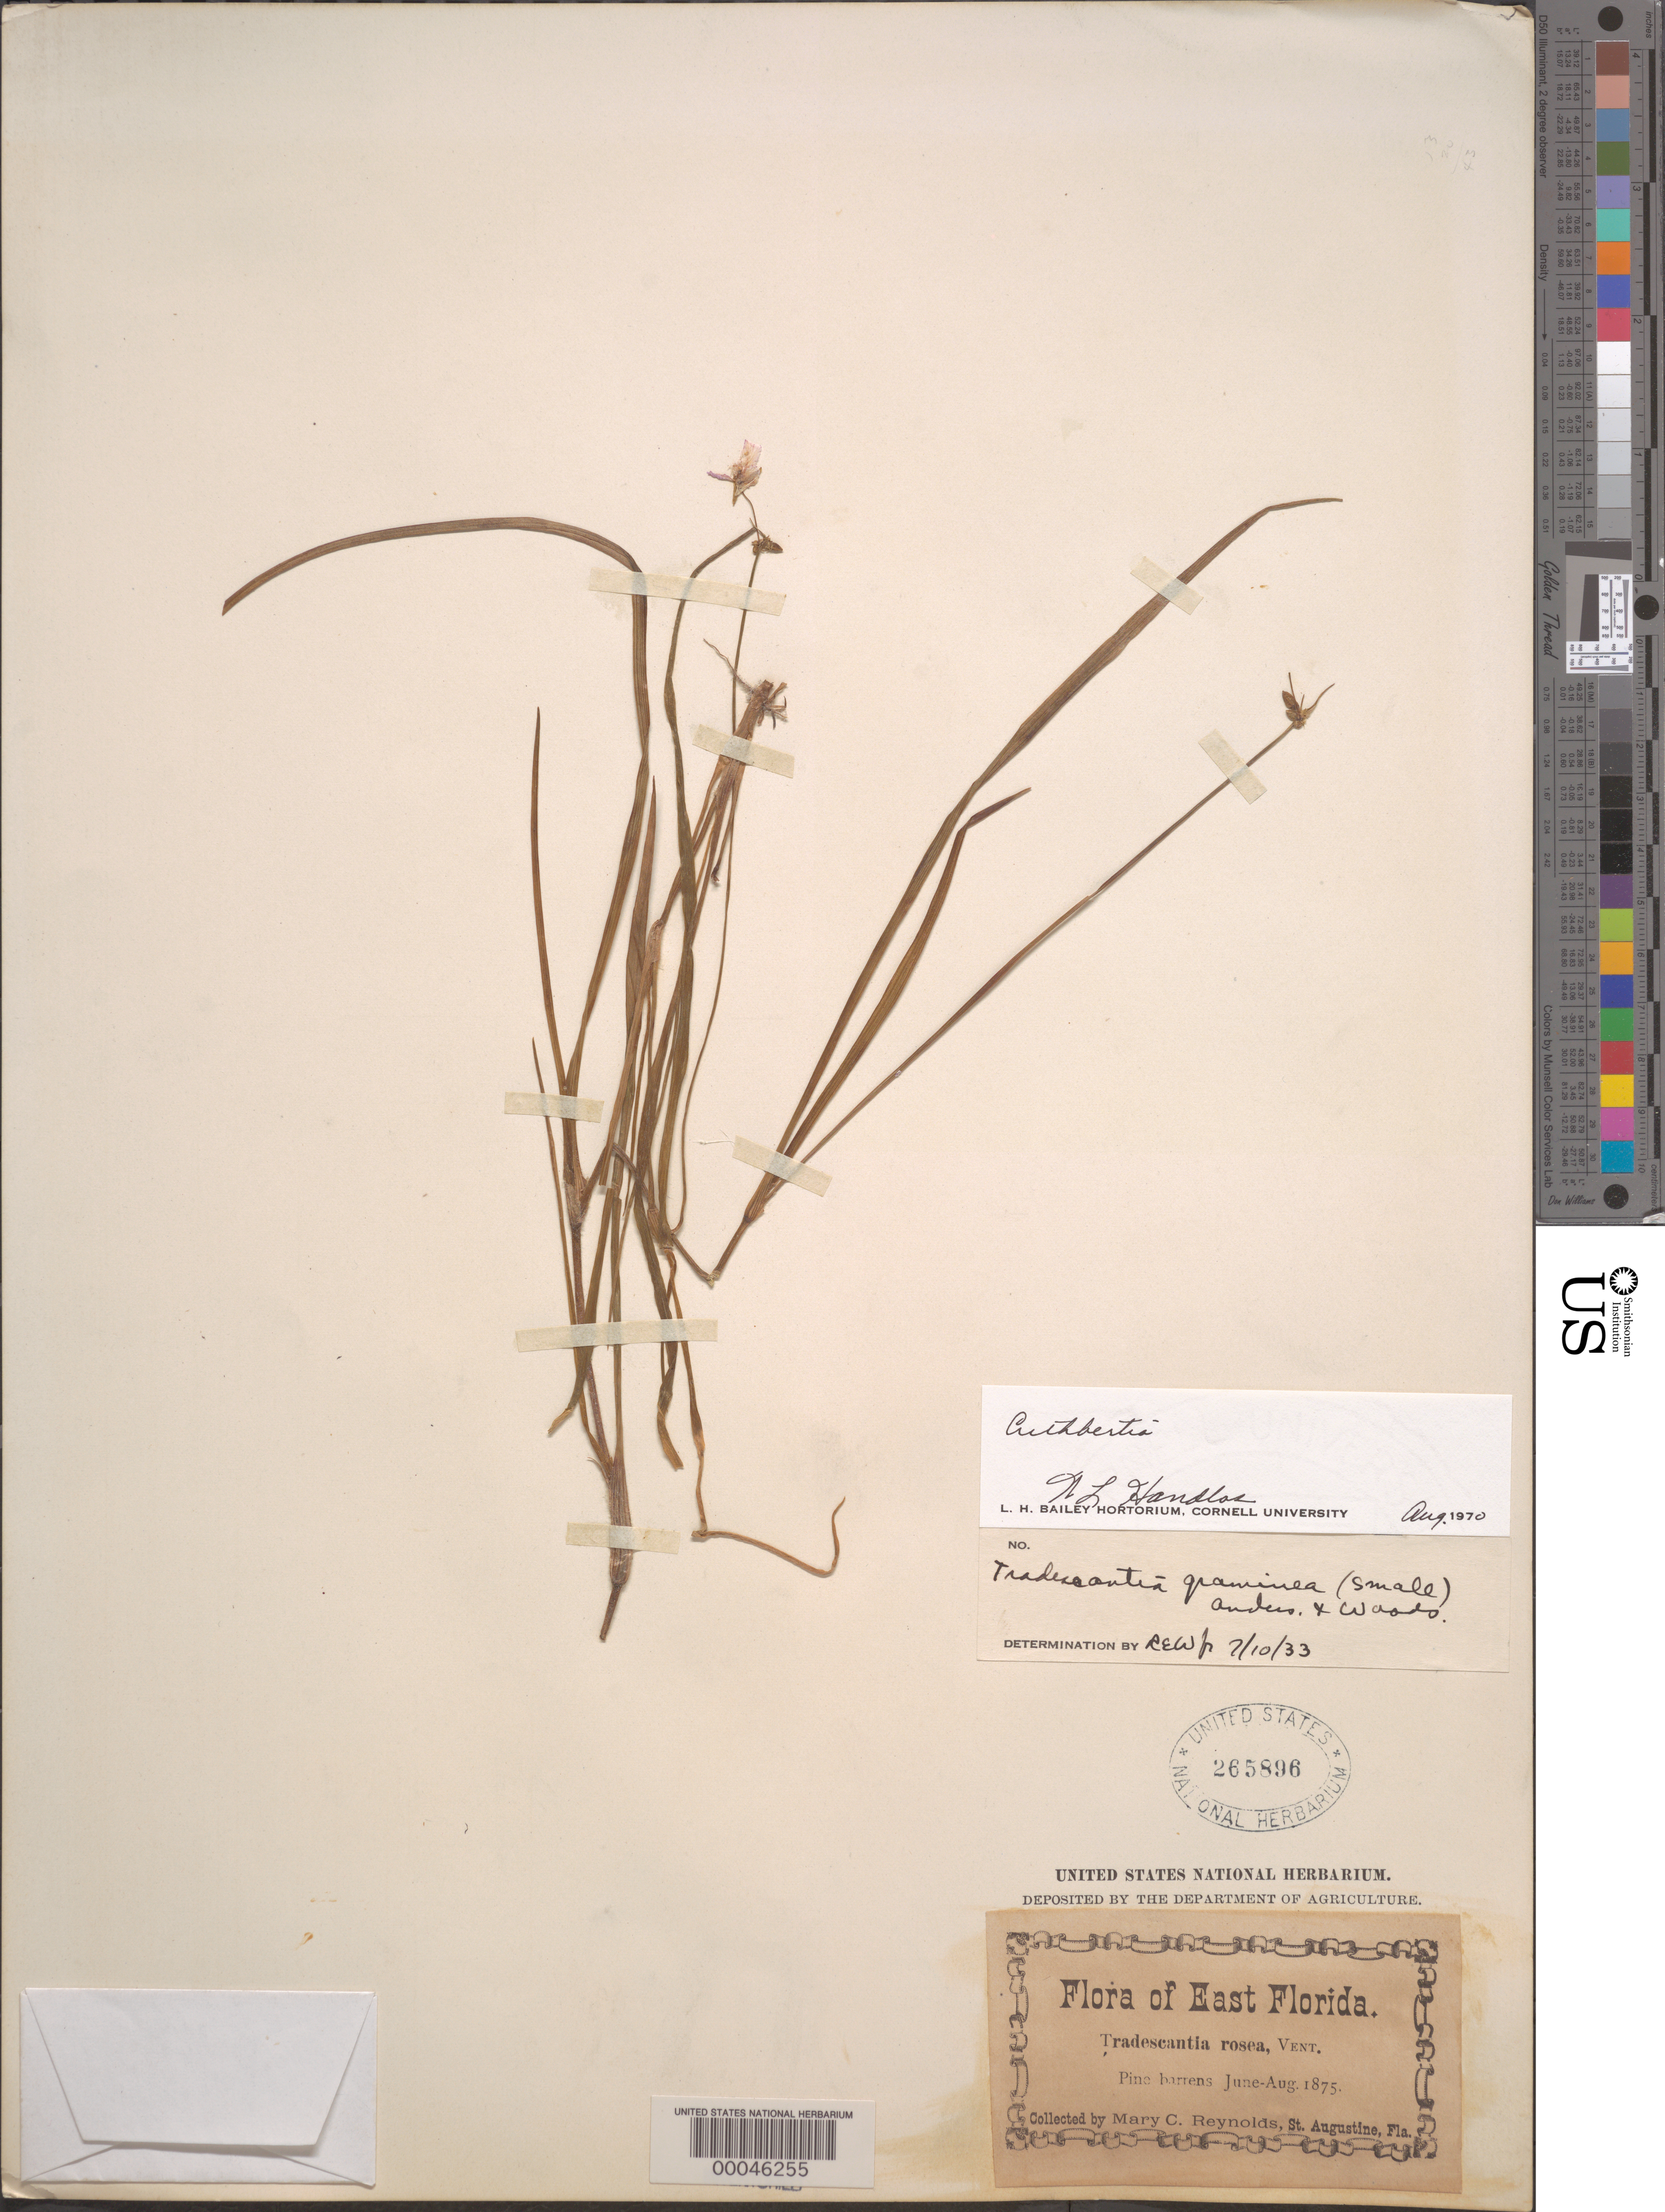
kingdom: Plantae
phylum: Tracheophyta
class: Liliopsida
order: Commelinales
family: Commelinaceae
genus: Cuthbertia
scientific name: Cuthbertia graminea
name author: Small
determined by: Strong, Mark T., (BOT), Smithsonian Institution - National Museum of Natural History (UNITED STATES)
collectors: M. Reynolds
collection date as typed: Jun 1875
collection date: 1875-06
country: United States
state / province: Florida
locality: St. augustine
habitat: Pine barrens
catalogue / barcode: US 265896